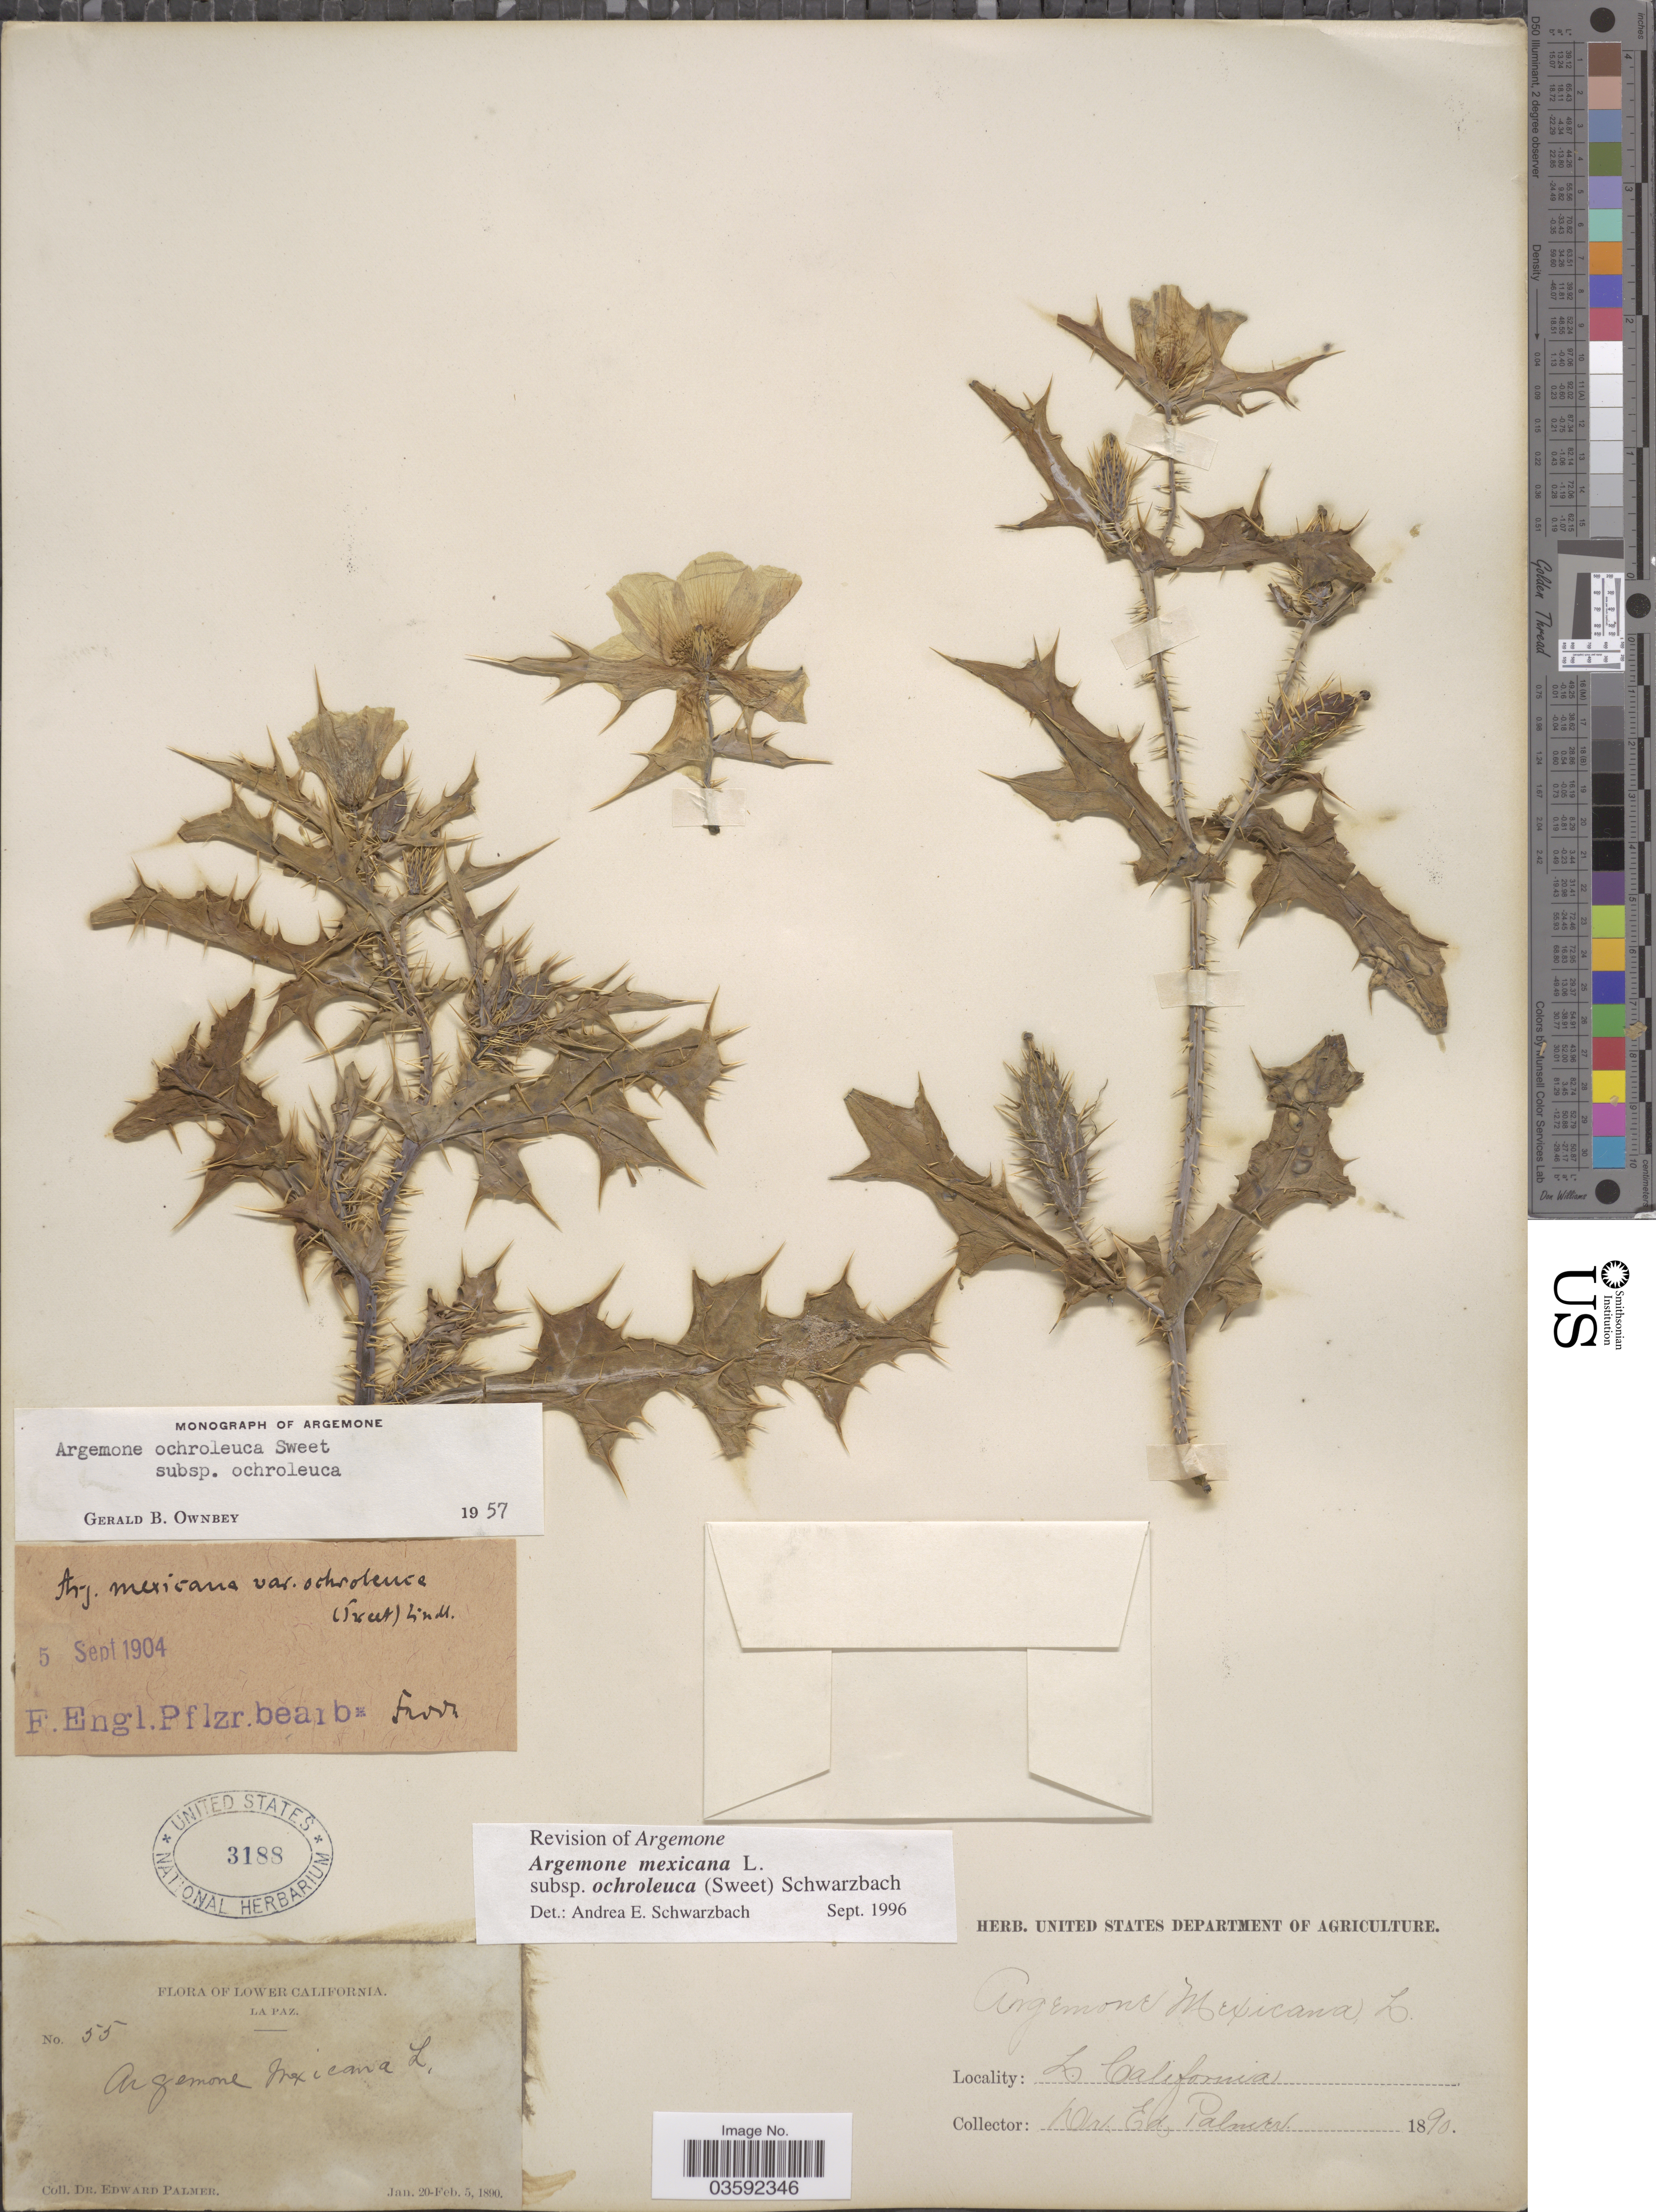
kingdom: Plantae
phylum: Tracheophyta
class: Magnoliopsida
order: Ranunculales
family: Papaveraceae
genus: Argemone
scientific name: Argemone mexicana subsp. ochroleuca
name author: (Sweet) Schwarzbach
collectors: E. Palmer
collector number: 55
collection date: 1890-01-20/1890-02-05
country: Mexico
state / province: Baja California Sur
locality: Lower California. La Paz.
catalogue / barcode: US 3188